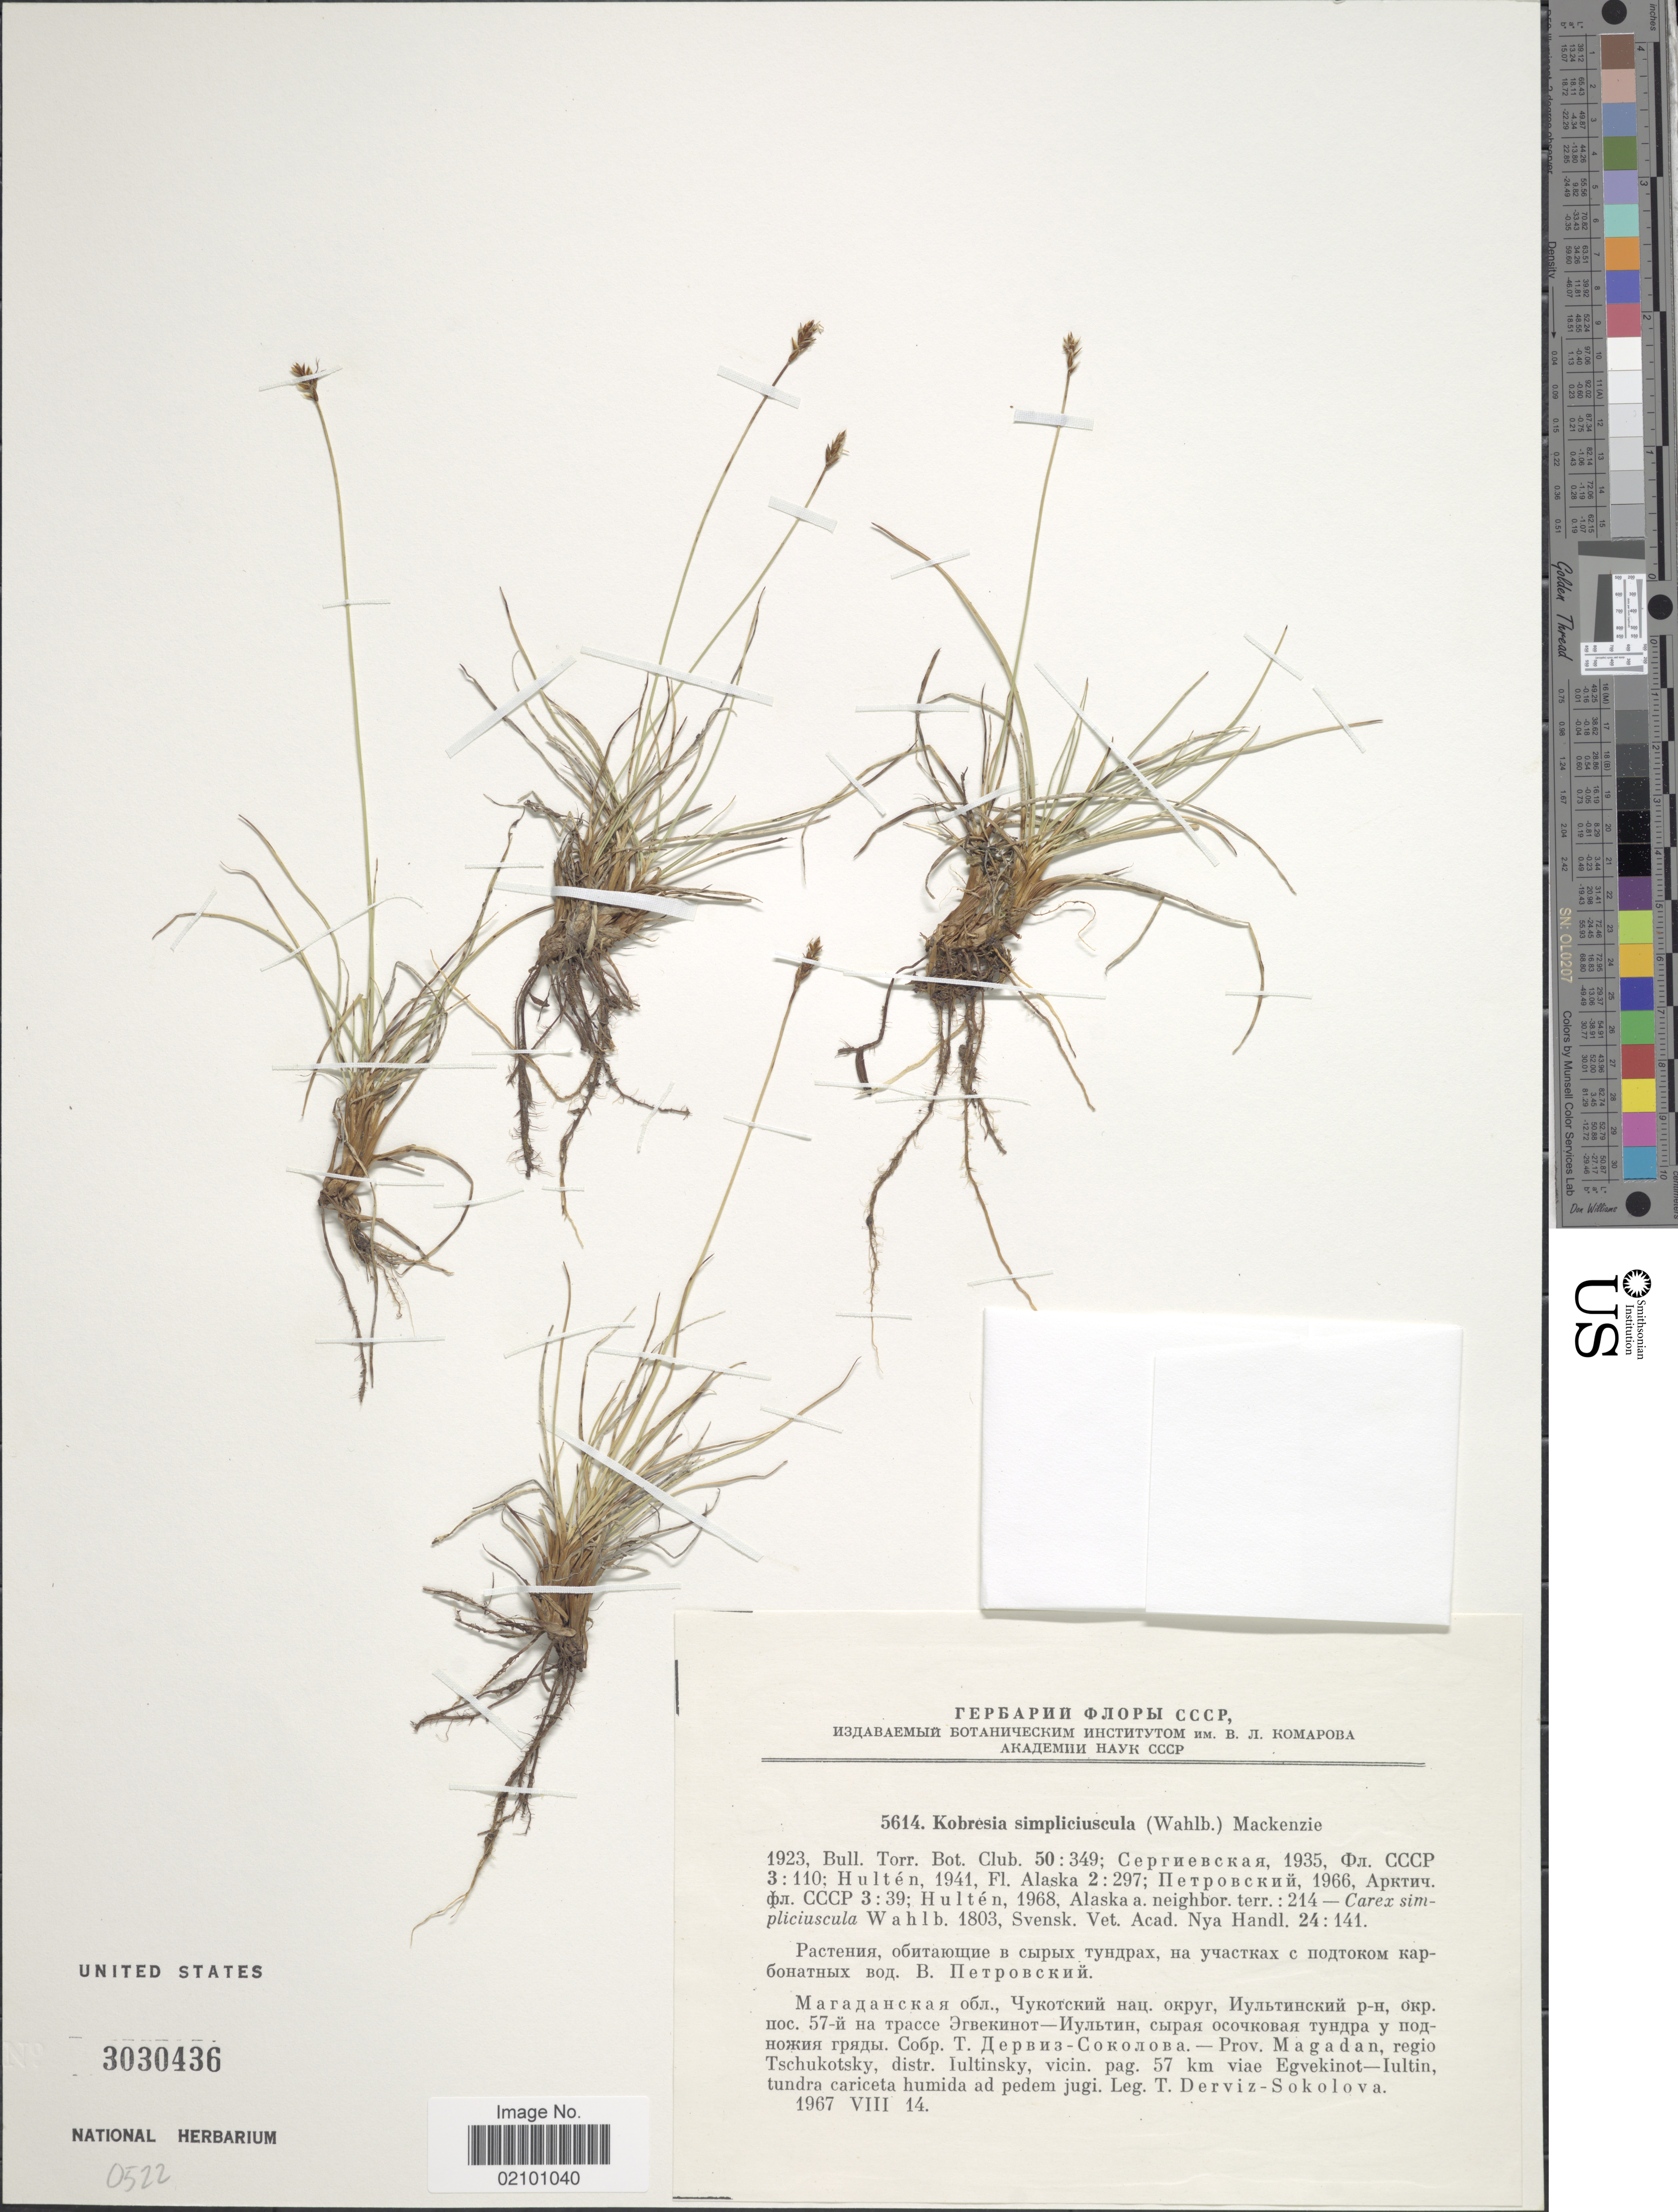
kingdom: Plantae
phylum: Tracheophyta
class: Liliopsida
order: Poales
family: Cyperaceae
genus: Carex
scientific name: Carex simpliciuscula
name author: Wahlenb.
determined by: Strong, M. T., (US), Smithsonian Institution - National Museum of Natural History (UNITED STATES)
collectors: T. Derviz-Sokolova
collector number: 5614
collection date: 1967-08-14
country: Russian Federation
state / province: Magadan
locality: Regio Tschukotsky, distr. Iultinsky, vicin. pag. 57 km viae Egvekinot-Iultin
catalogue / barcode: US 3030436